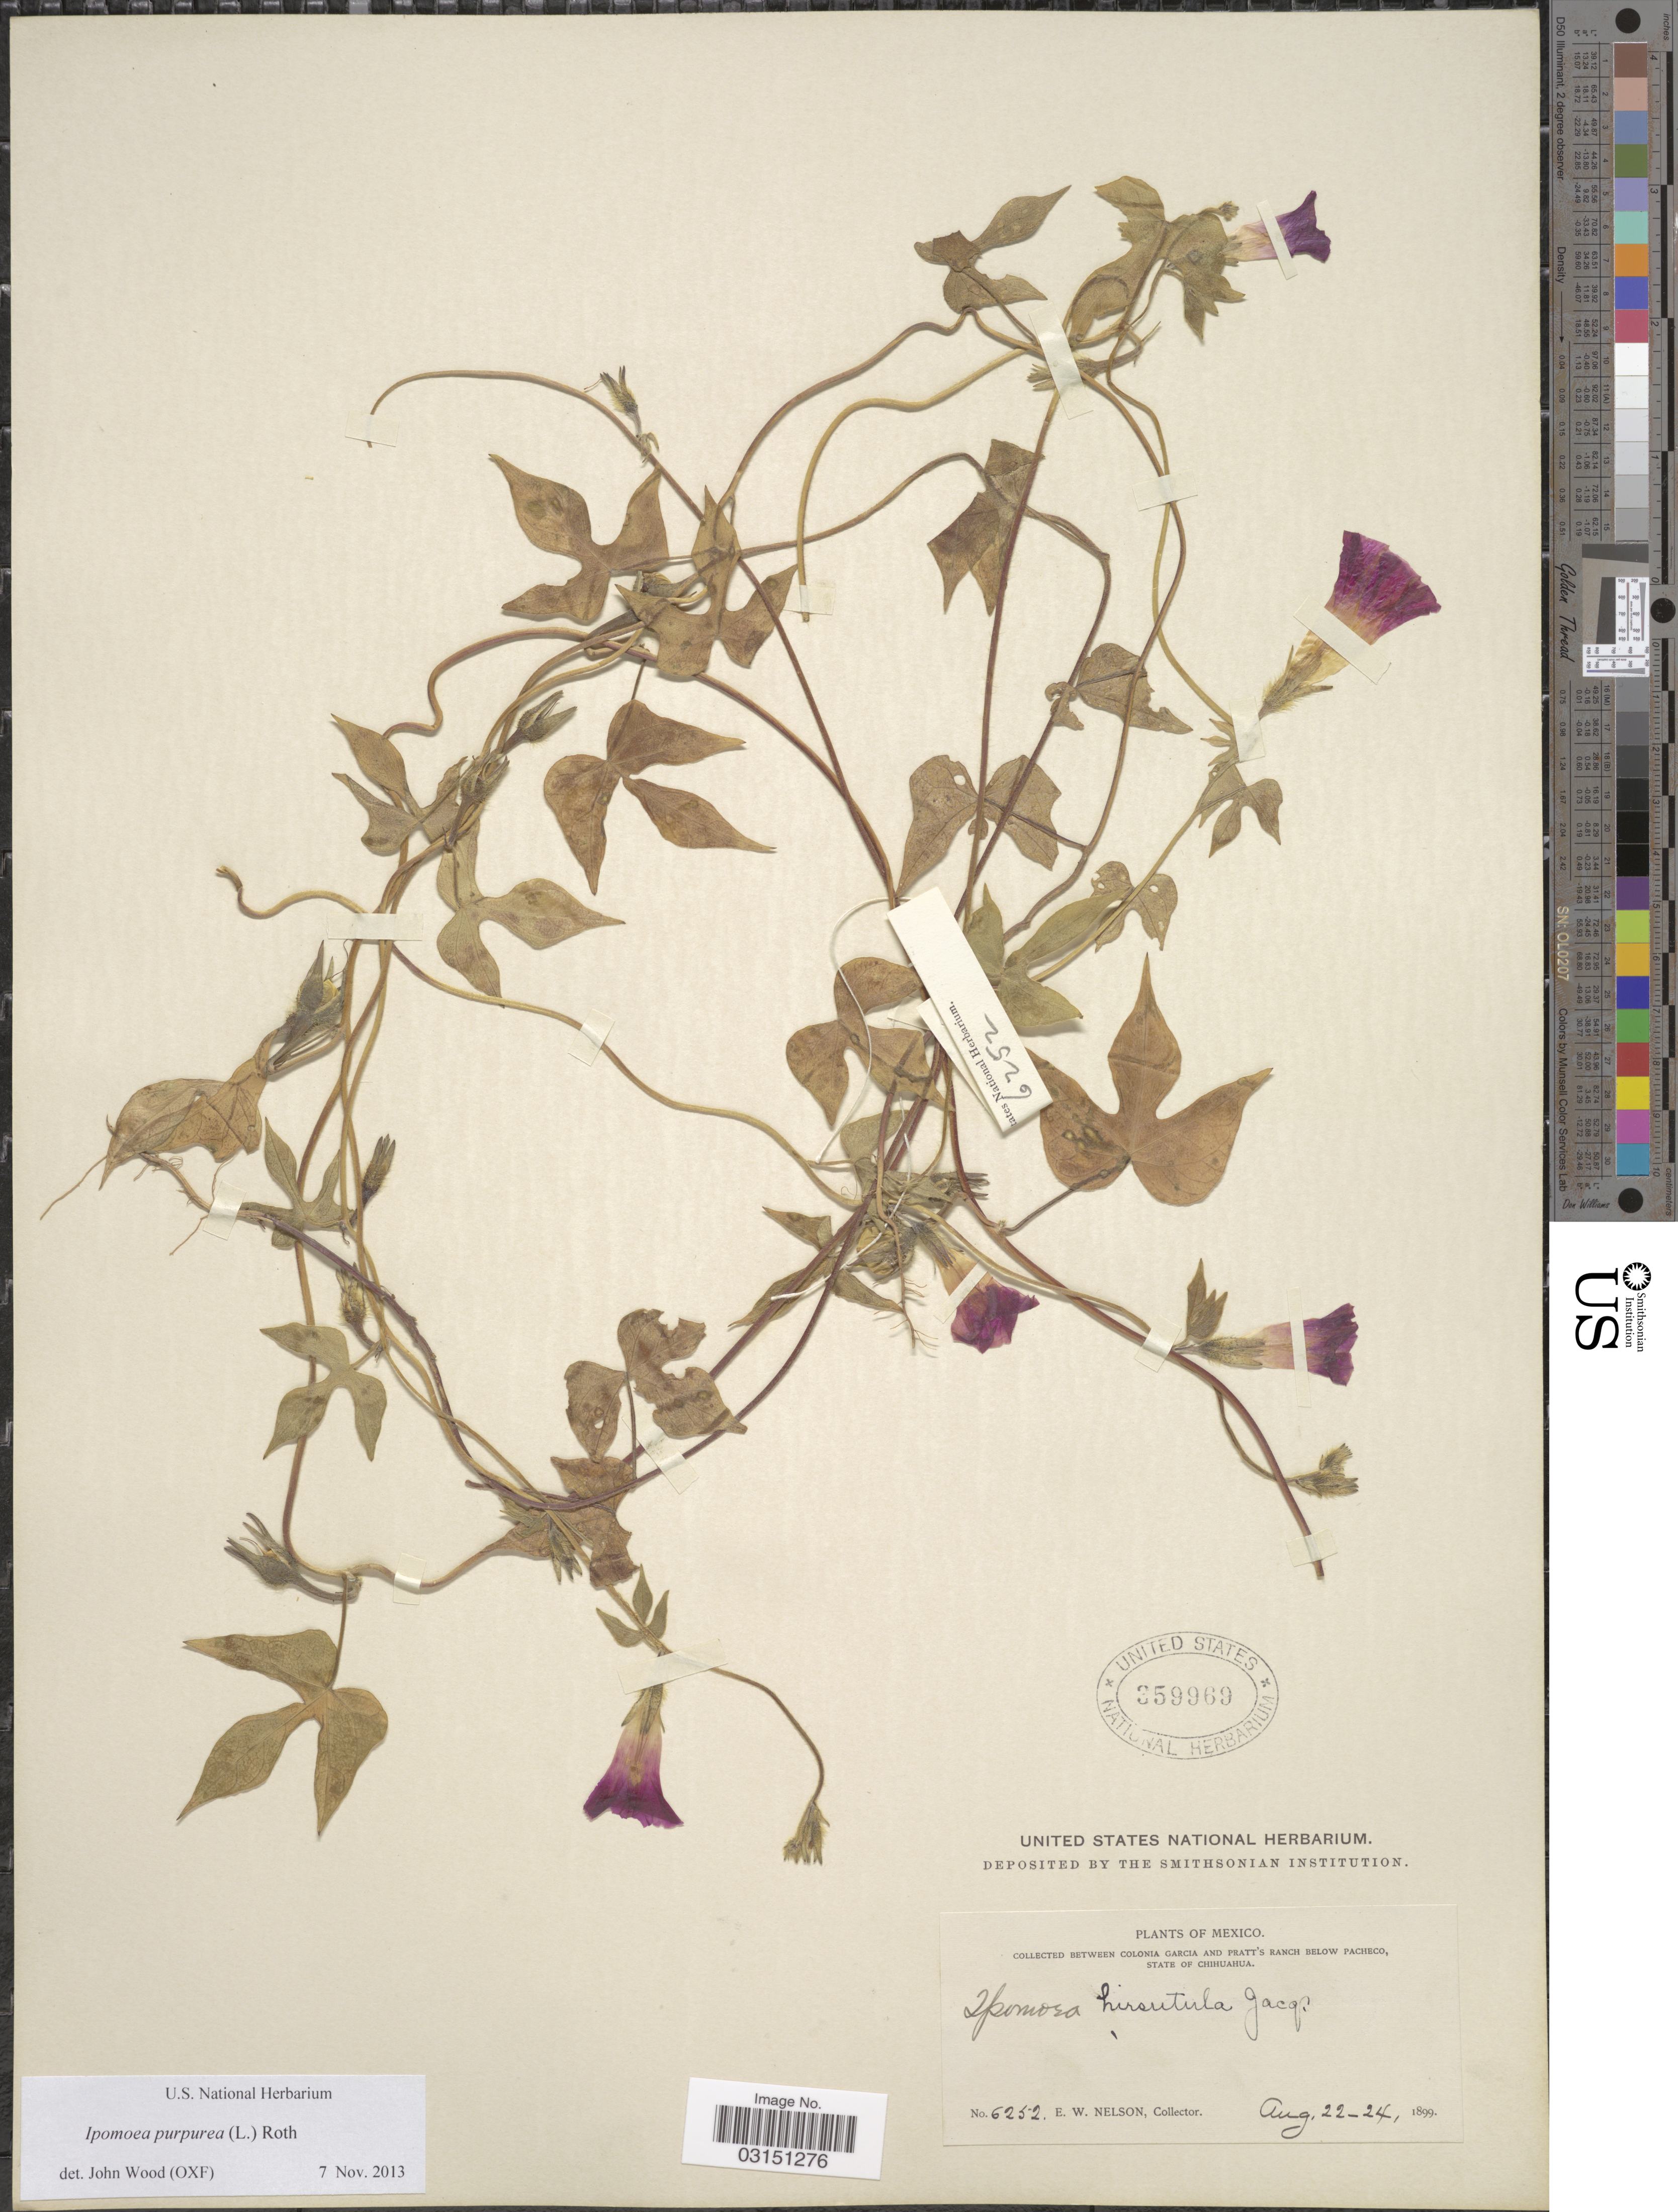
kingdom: Plantae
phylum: Tracheophyta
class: Magnoliopsida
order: Solanales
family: Convolvulaceae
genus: Ipomoea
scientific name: Ipomoea purpurea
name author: (L.) Roth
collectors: E. W. Nelson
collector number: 6252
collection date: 1899-08-22/1899-08-24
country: Mexico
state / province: Chihuahua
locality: Between Colonia Garcia and Pratt's Ranch below Pacheco.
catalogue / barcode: US 359969